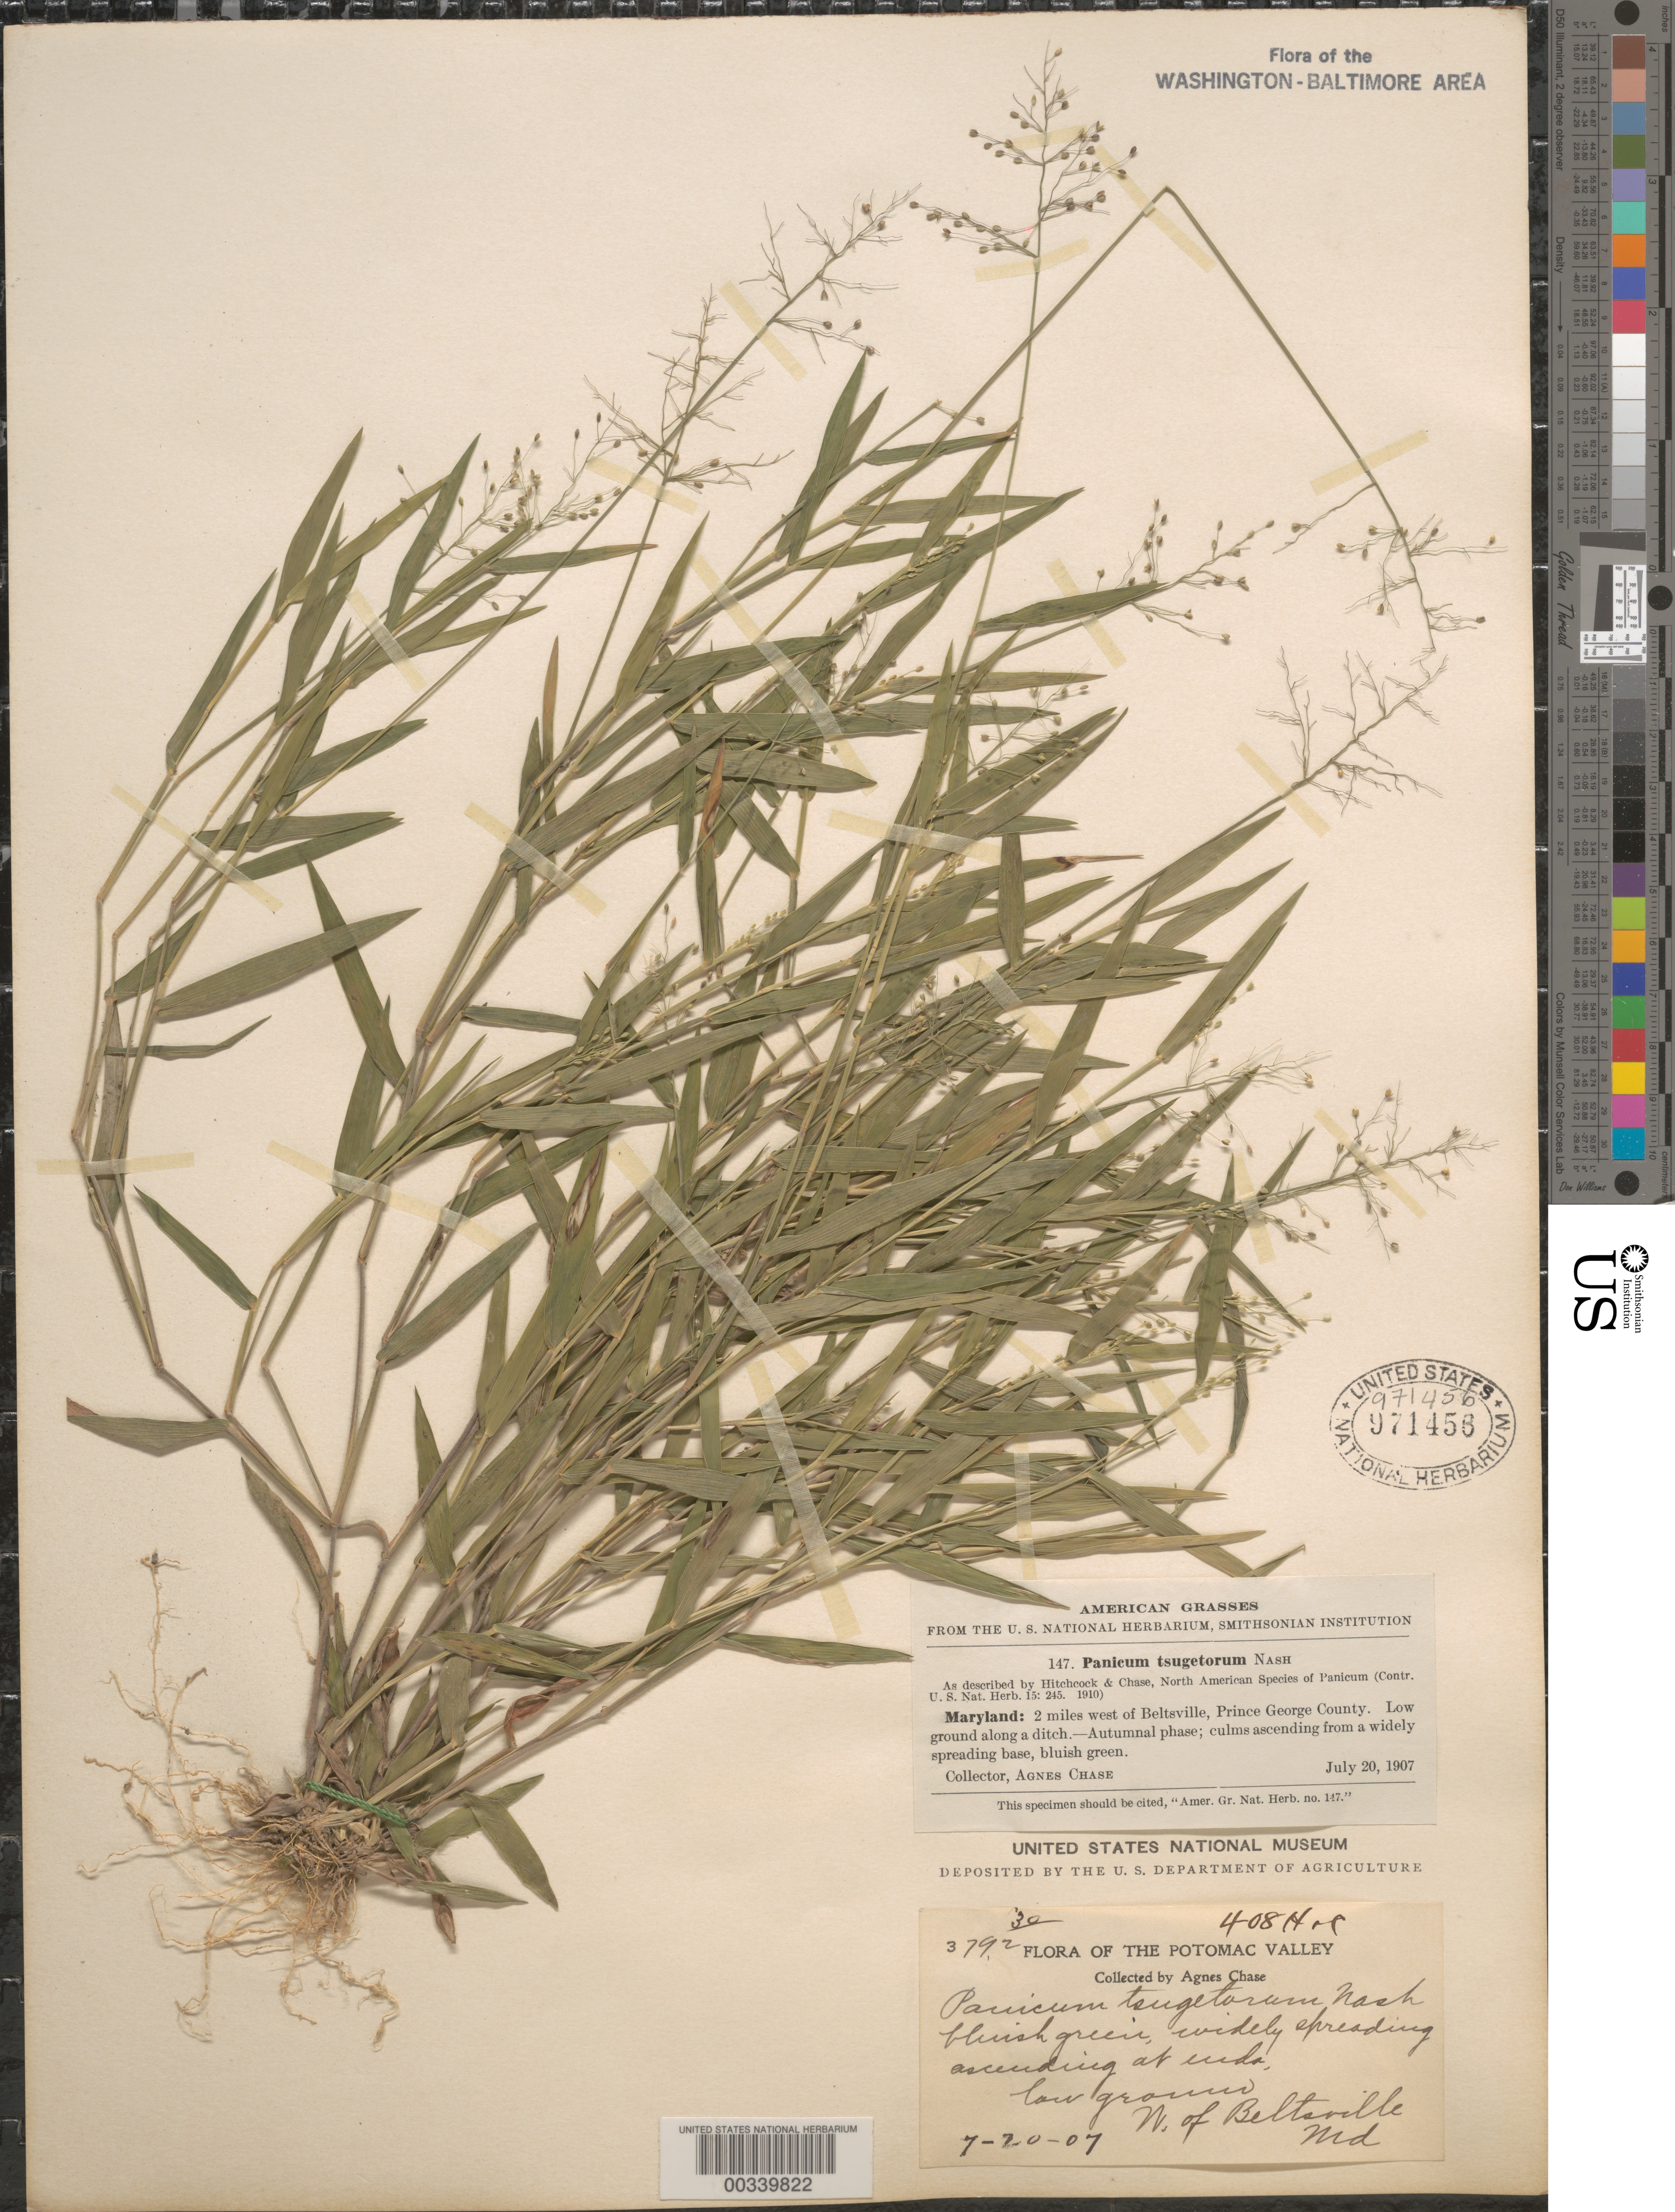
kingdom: Plantae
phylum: Tracheophyta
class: Liliopsida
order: Poales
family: Poaceae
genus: Dichanthelium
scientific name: Dichanthelium sabulorum var. patulum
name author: Nash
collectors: A. Chase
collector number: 3792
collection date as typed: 20 Jul 1907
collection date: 1907-07-20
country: United States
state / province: Maryland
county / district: Prince George's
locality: W of Beltsville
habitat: Low ground along ditch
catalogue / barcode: US 971456